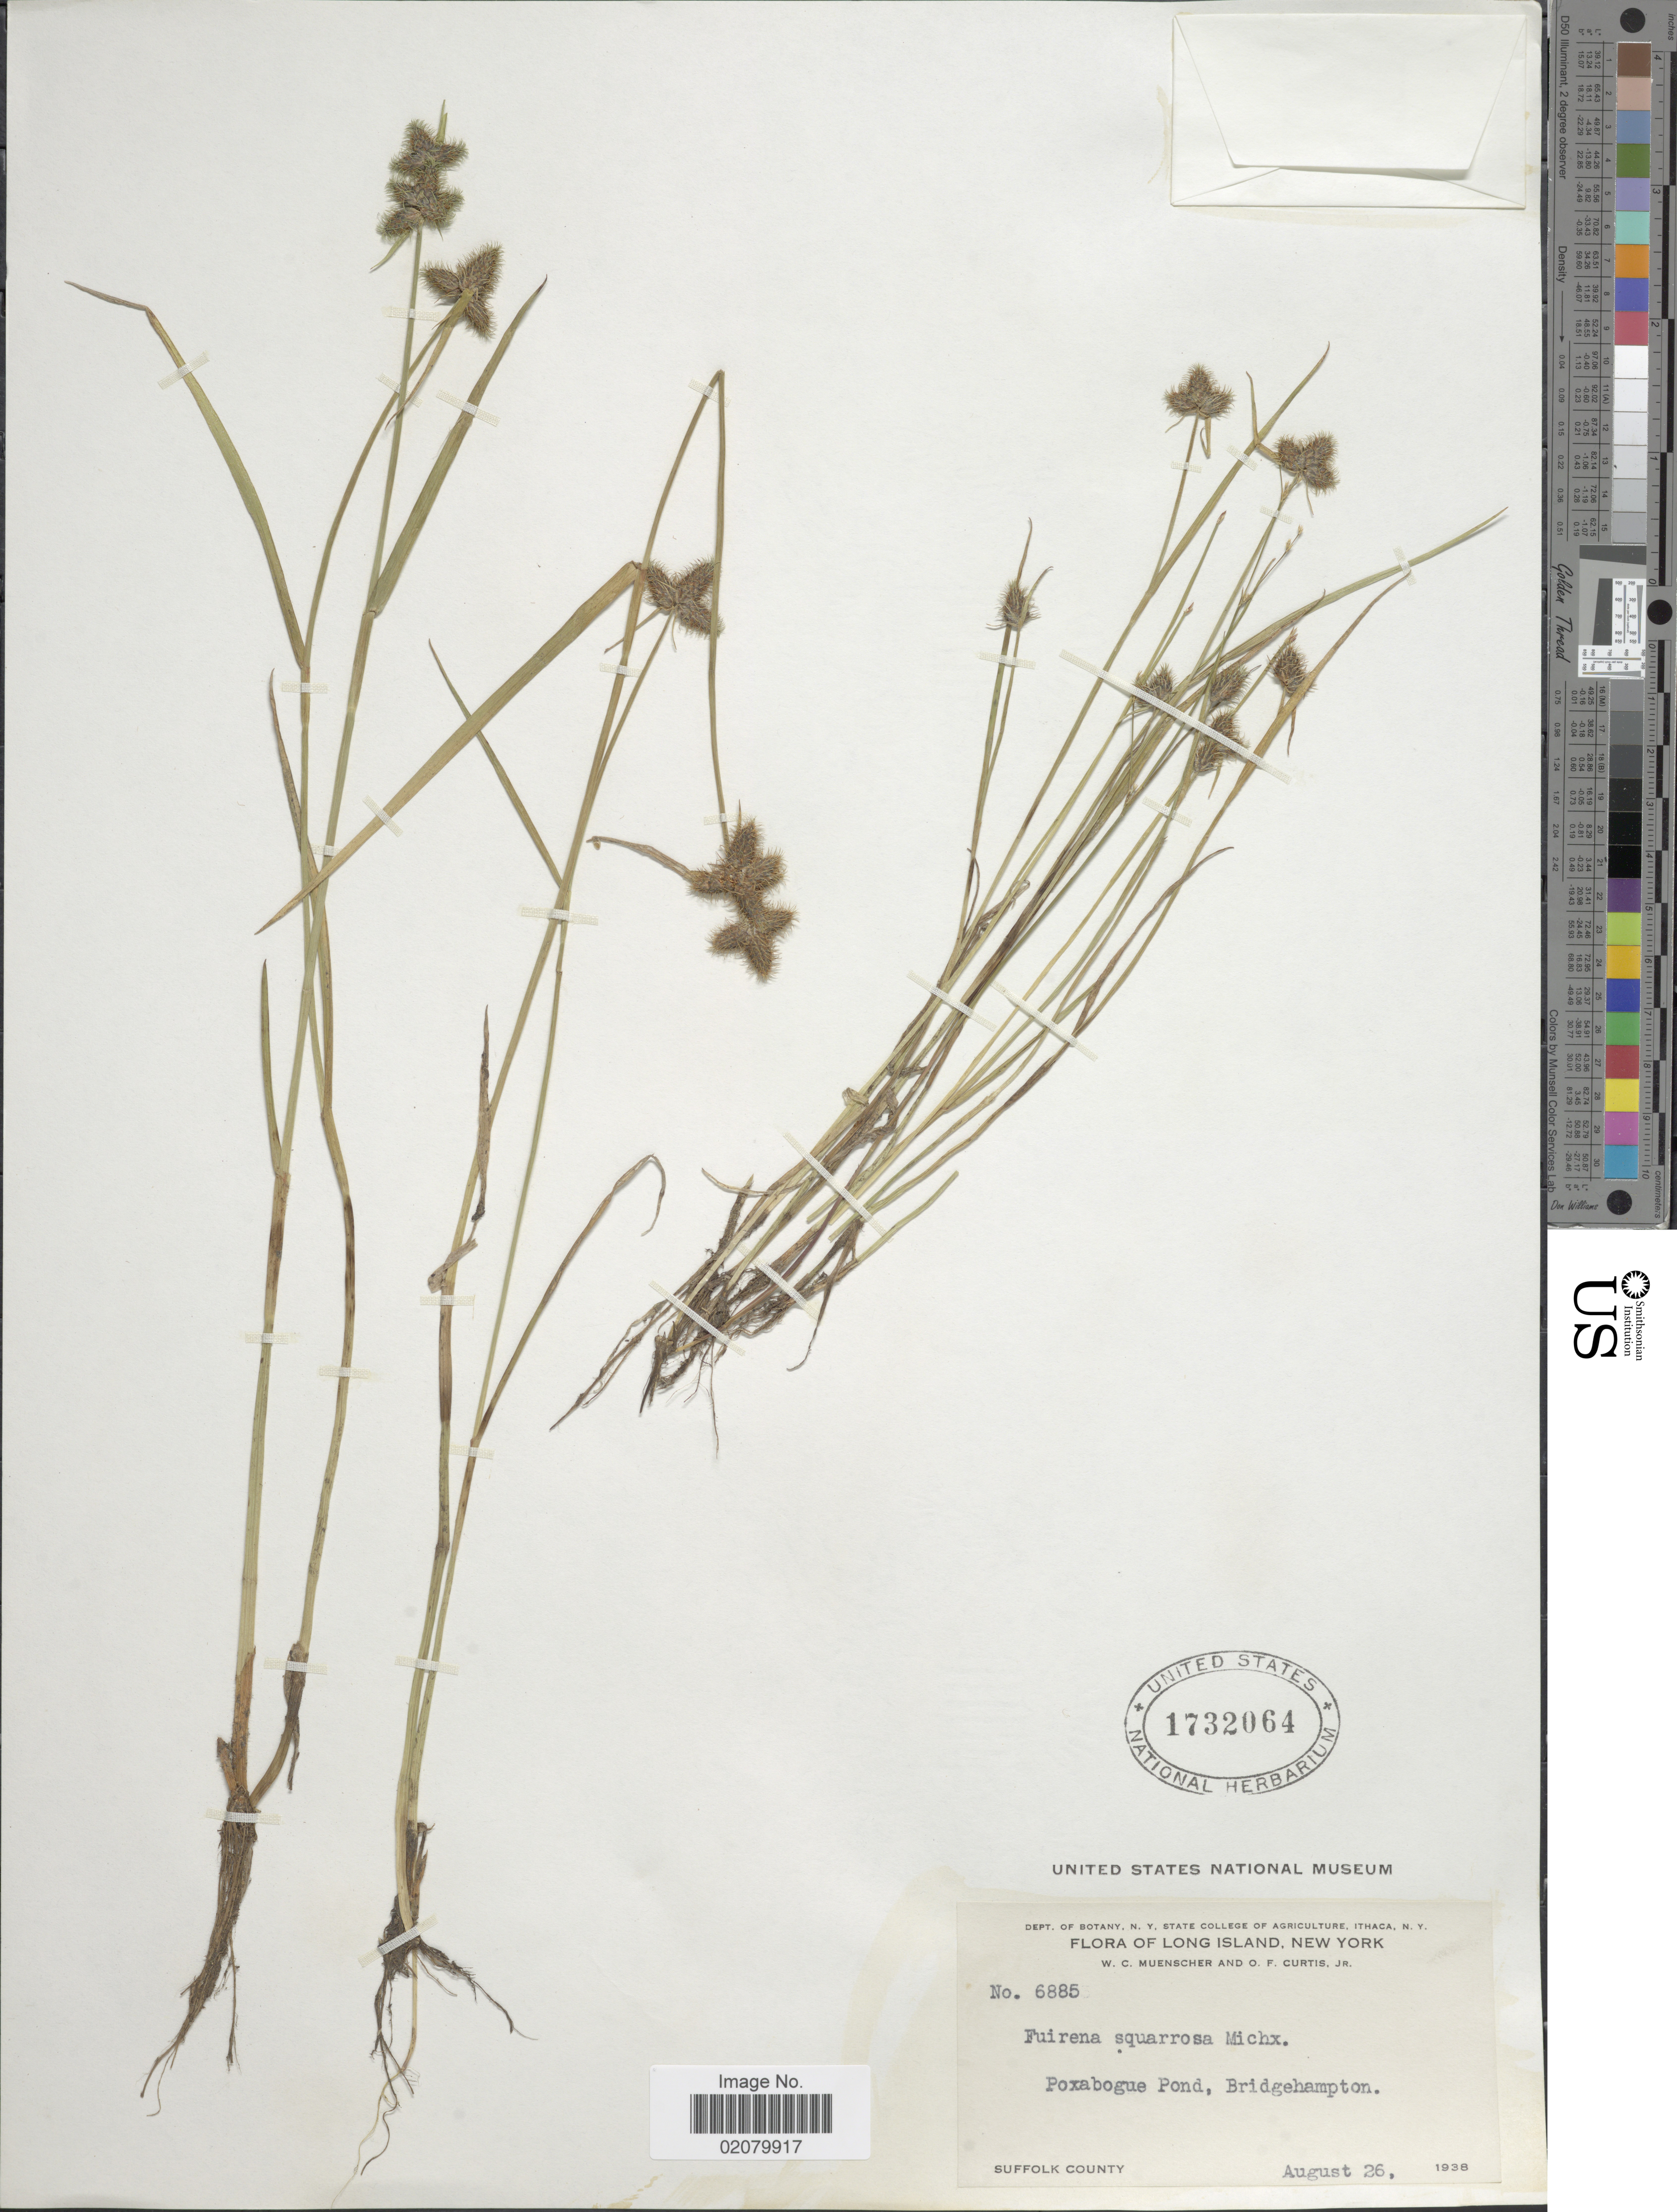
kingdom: Plantae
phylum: Tracheophyta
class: Liliopsida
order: Poales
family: Cyperaceae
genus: Fuirena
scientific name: Fuirena squarrosa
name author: Michx.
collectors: W. Muenscher & O. Curtis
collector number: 6885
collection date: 1938-08-26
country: United States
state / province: New York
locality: Long Island, Poxabogue Pond, Bridgehampton, Suffolk County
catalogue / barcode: US 1732064